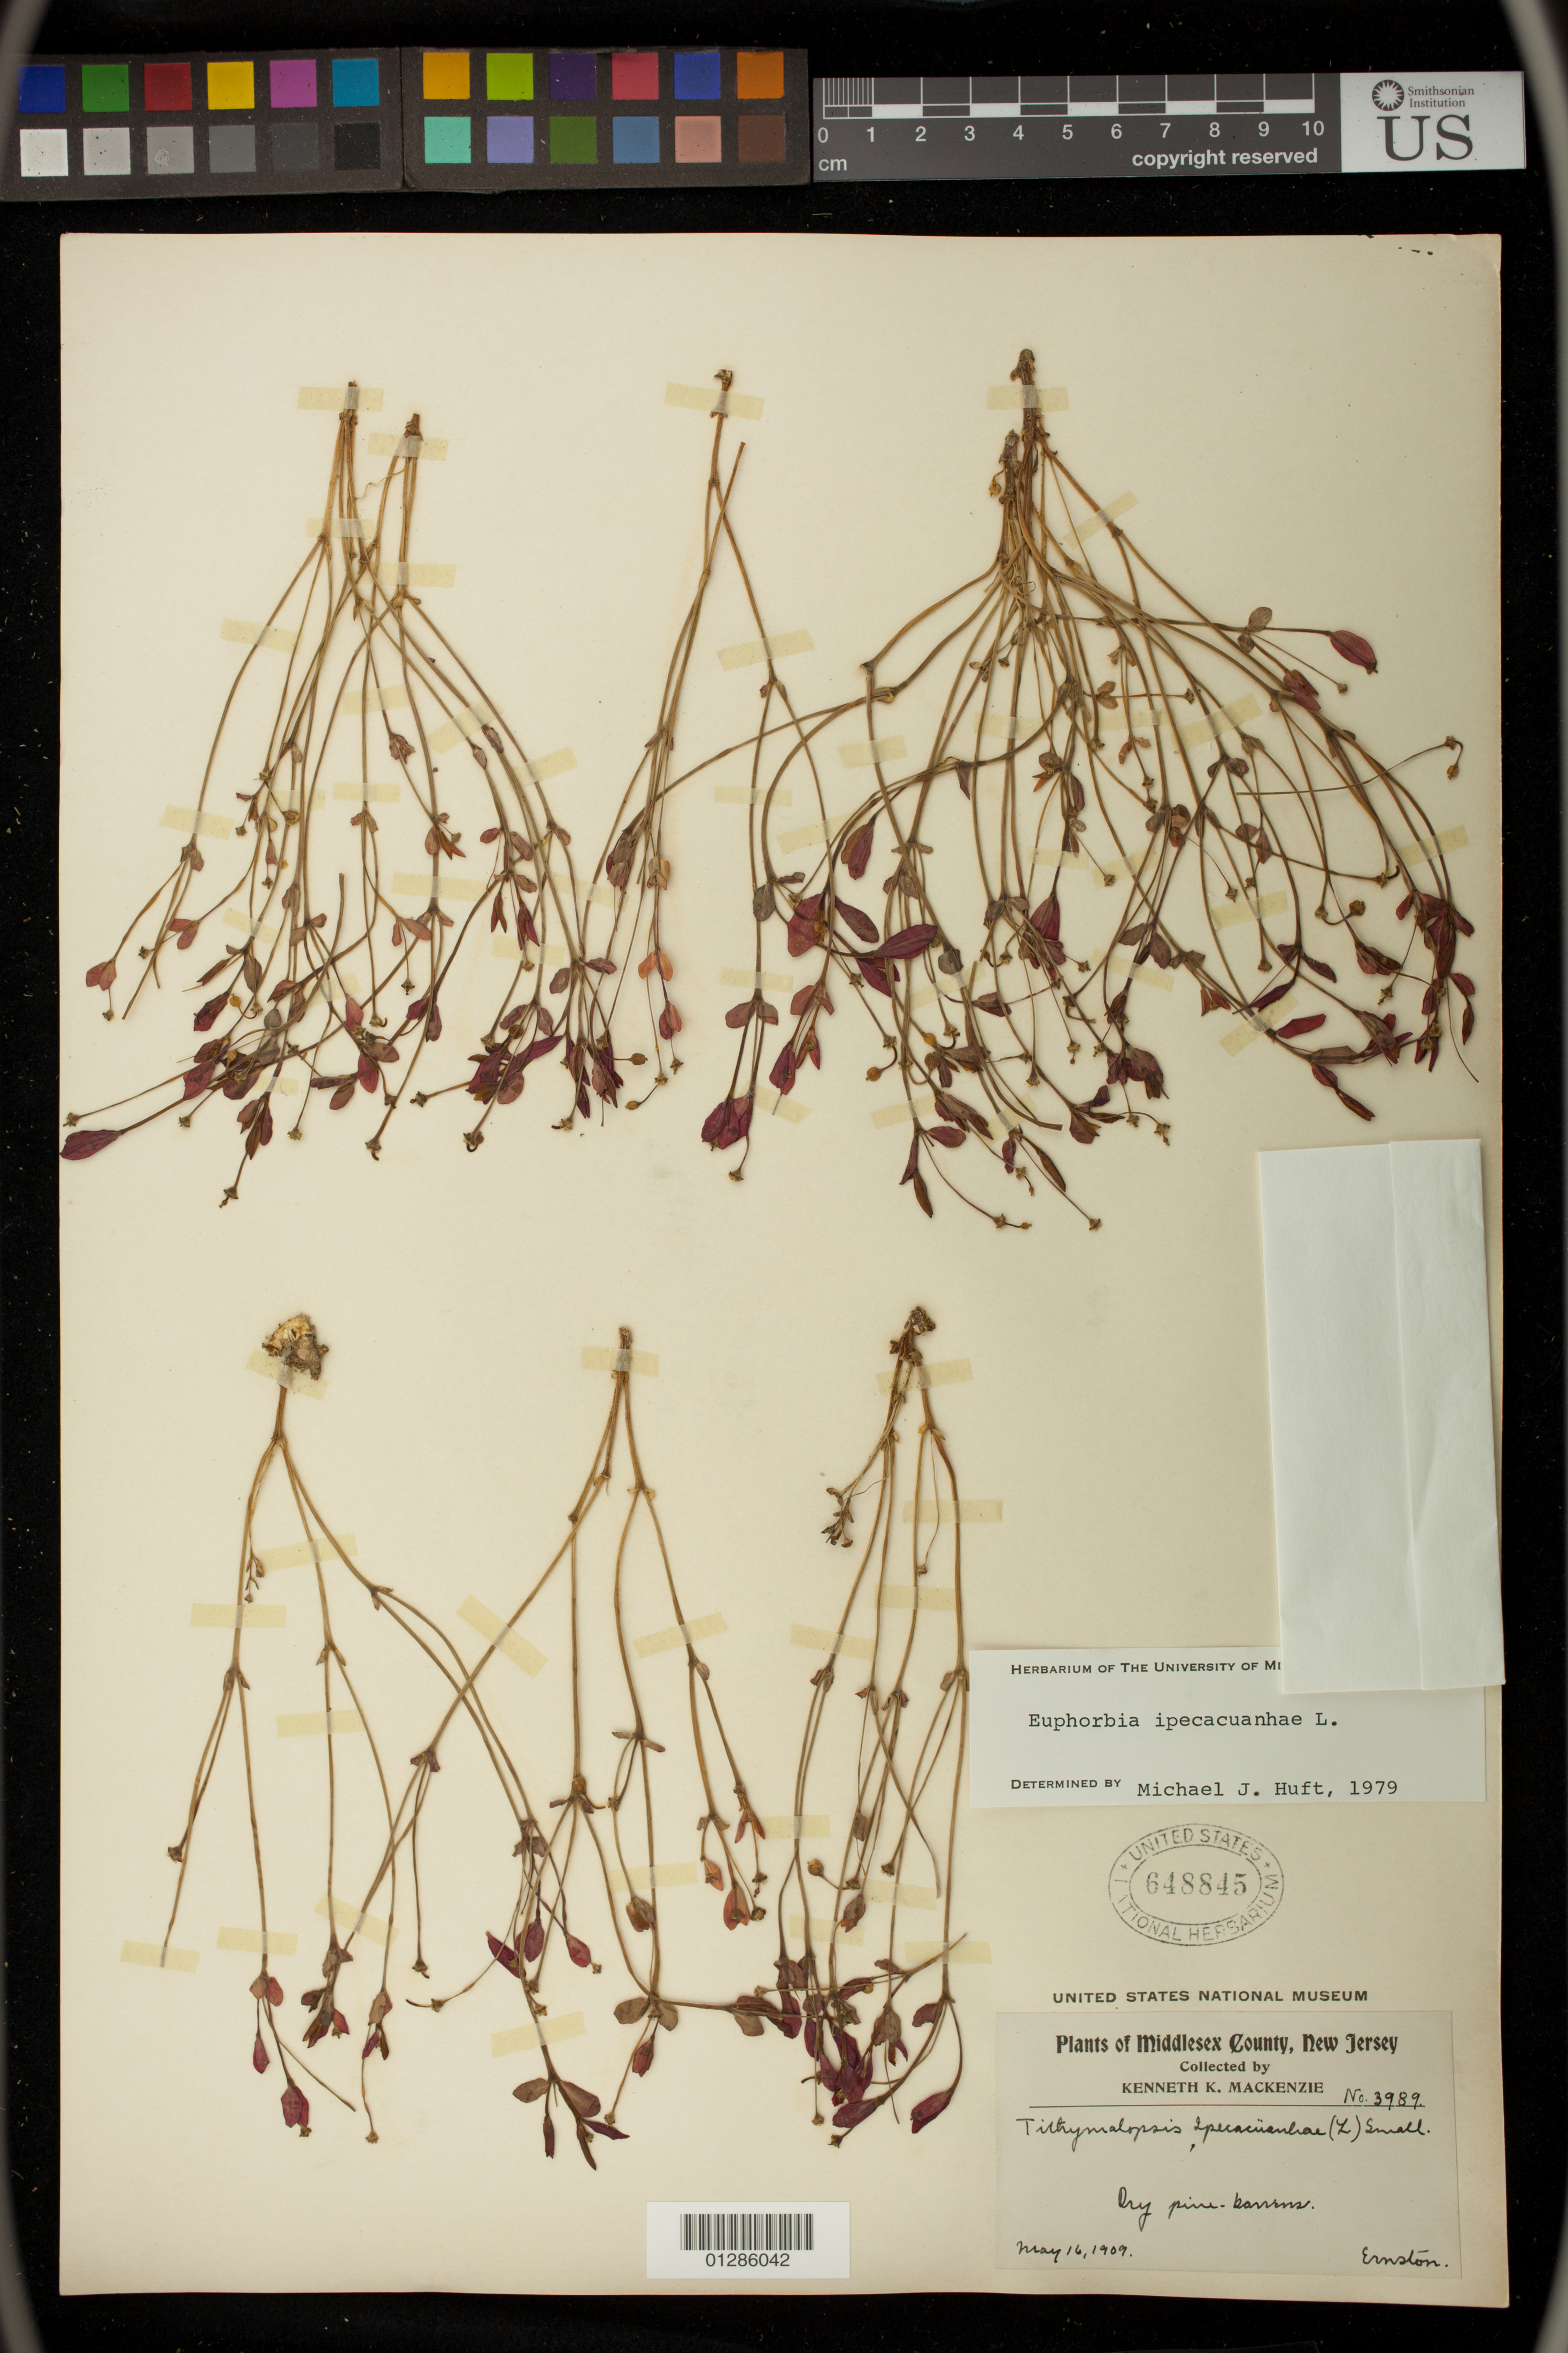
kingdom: Plantae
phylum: Tracheophyta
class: Magnoliopsida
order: Malpighiales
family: Euphorbiaceae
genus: Euphorbia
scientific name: Euphorbia ipecacuanhae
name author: L.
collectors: K. K. Mackenzie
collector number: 3989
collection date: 1909-05-16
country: United States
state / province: New Jersey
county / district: Middlesex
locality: Ernston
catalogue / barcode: US 648845